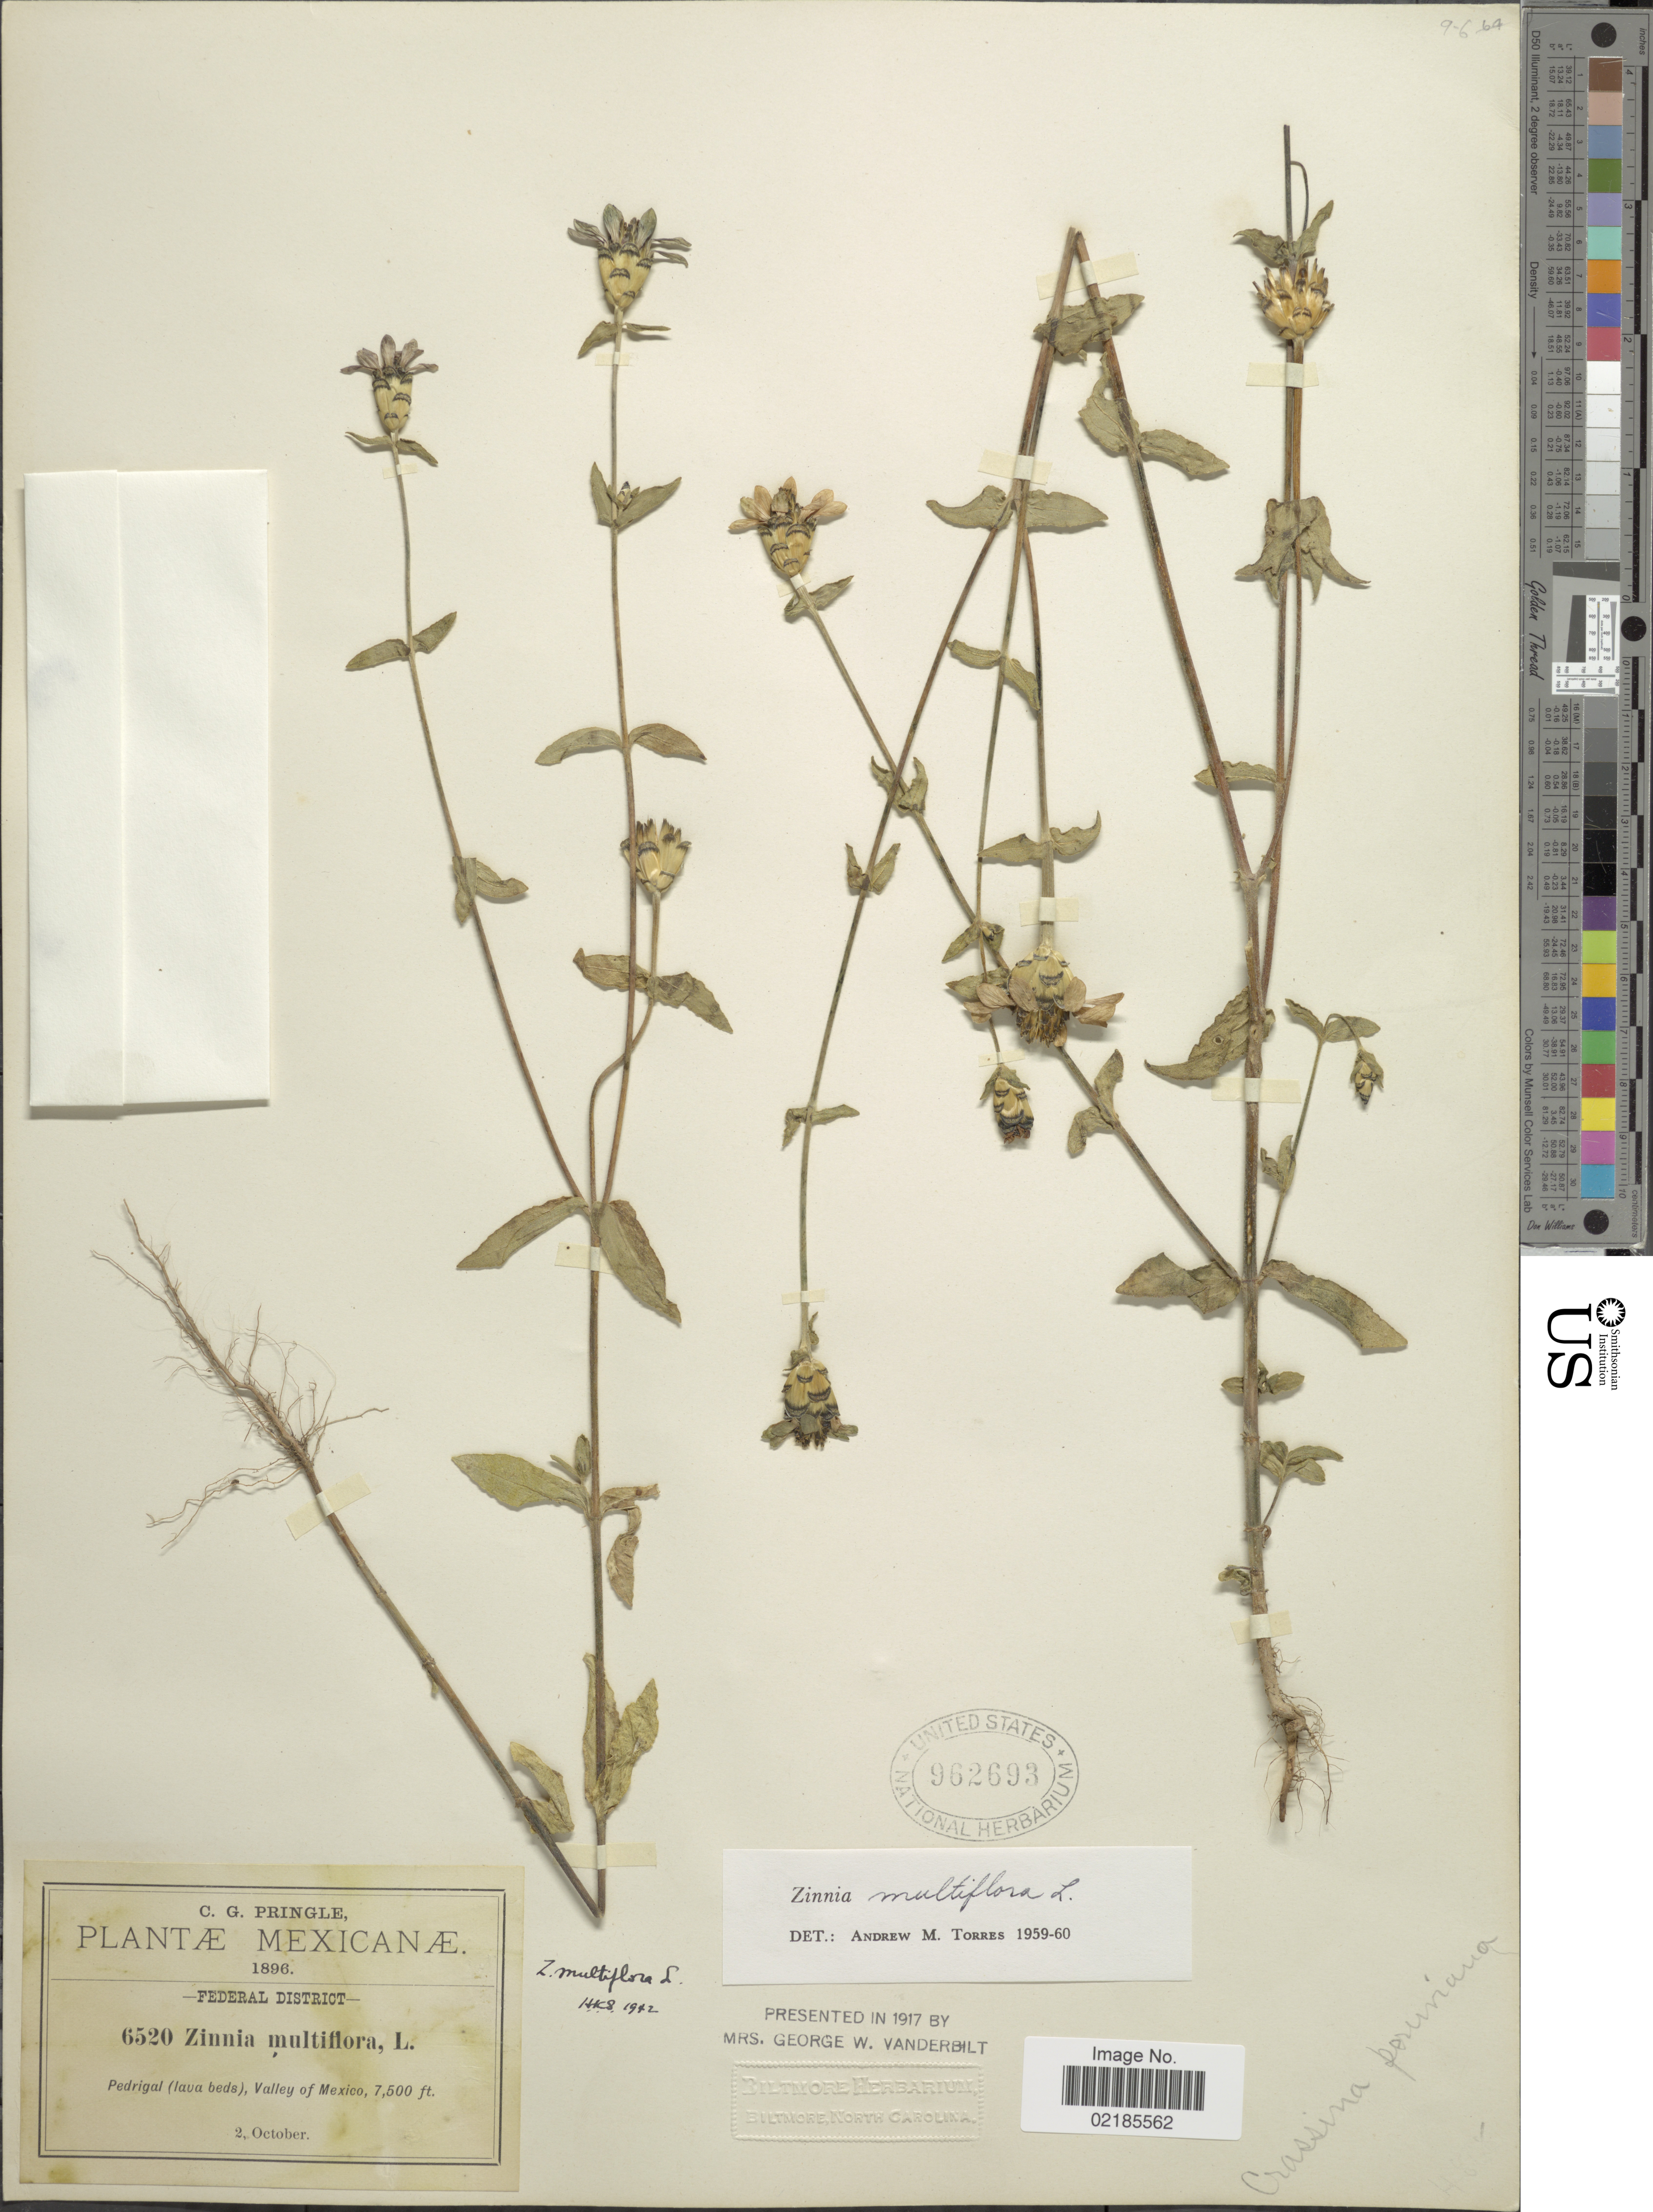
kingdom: Plantae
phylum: Tracheophyta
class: Magnoliopsida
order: Asterales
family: Asteraceae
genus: Zinnia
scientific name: Zinnia peruviana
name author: (L.) L.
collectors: C. G. Pringle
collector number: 6520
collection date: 1896-10-02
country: Mexico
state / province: Distrito Federal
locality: Federal District, Pedrigal, Valley of Mexico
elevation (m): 2286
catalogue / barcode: US 962693